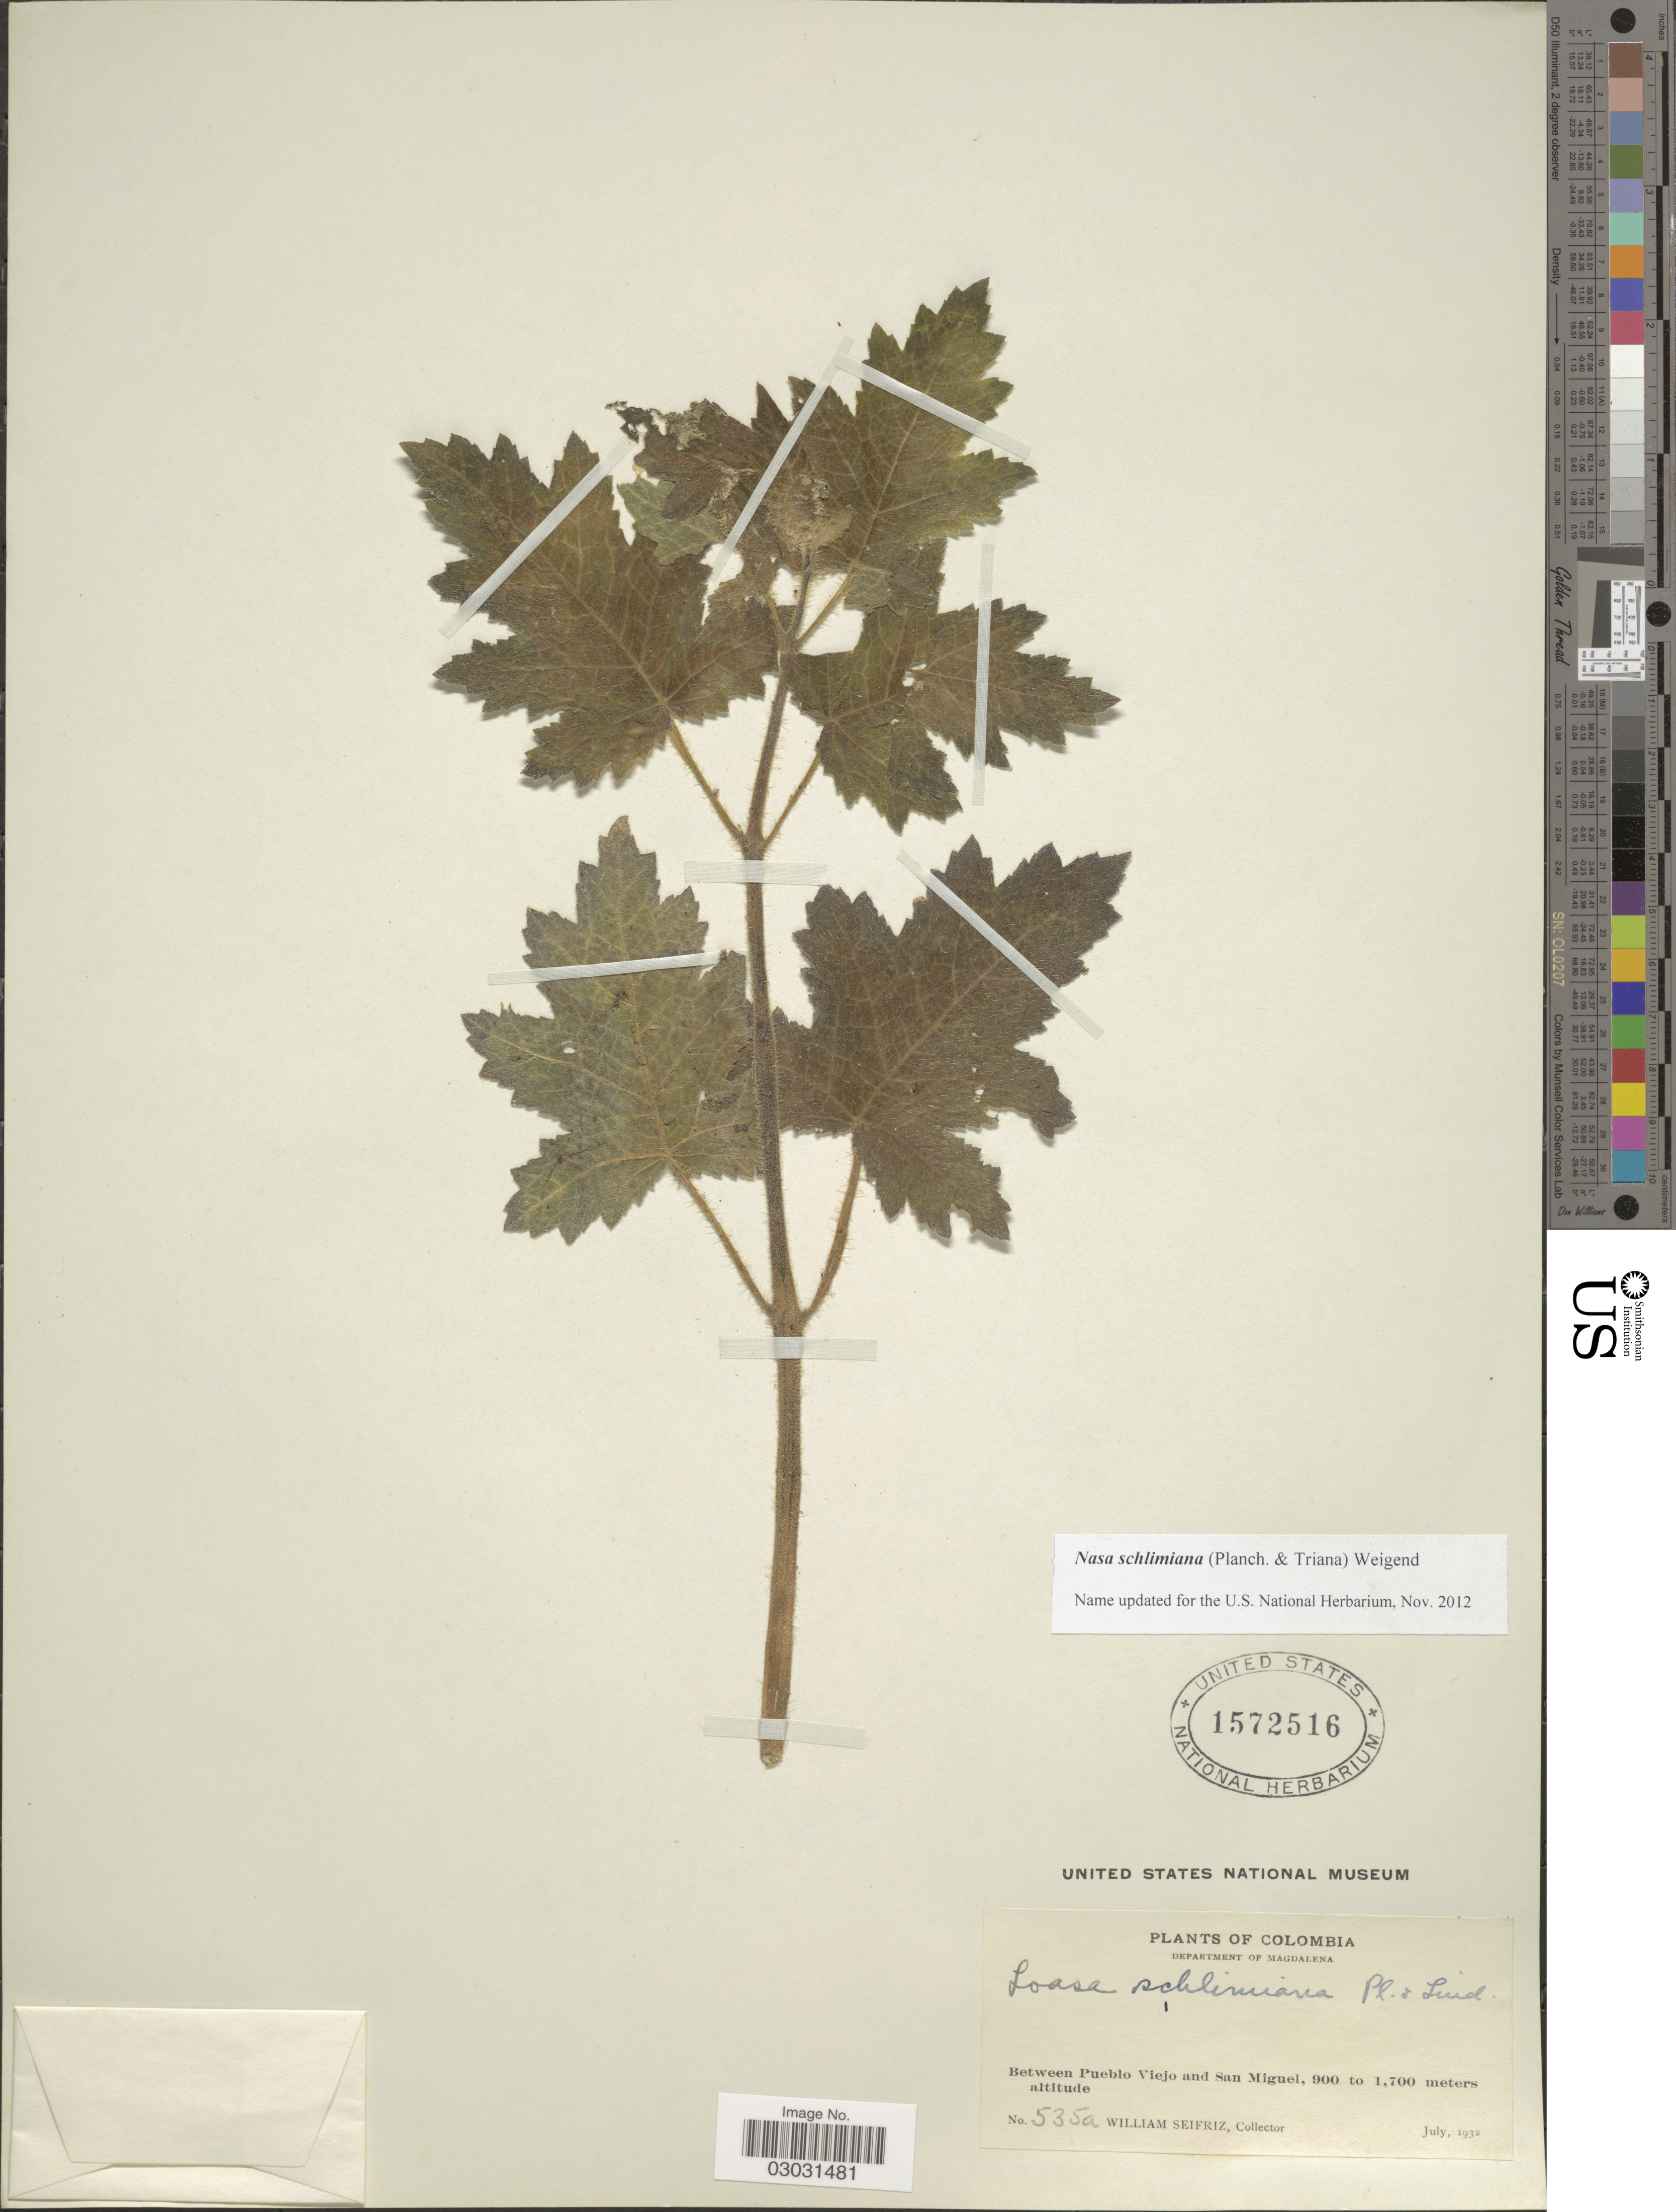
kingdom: Plantae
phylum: Tracheophyta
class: Magnoliopsida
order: Cornales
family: Loasaceae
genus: Nasa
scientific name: Nasa schlimiana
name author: (Planch. & Triana) Weigend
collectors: W. Seifriz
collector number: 535a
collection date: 1932-07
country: Colombia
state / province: Magdalena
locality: Department of Magdalena. Between Pueblo Viejo and San Miguel.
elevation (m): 900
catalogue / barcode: US 1572516